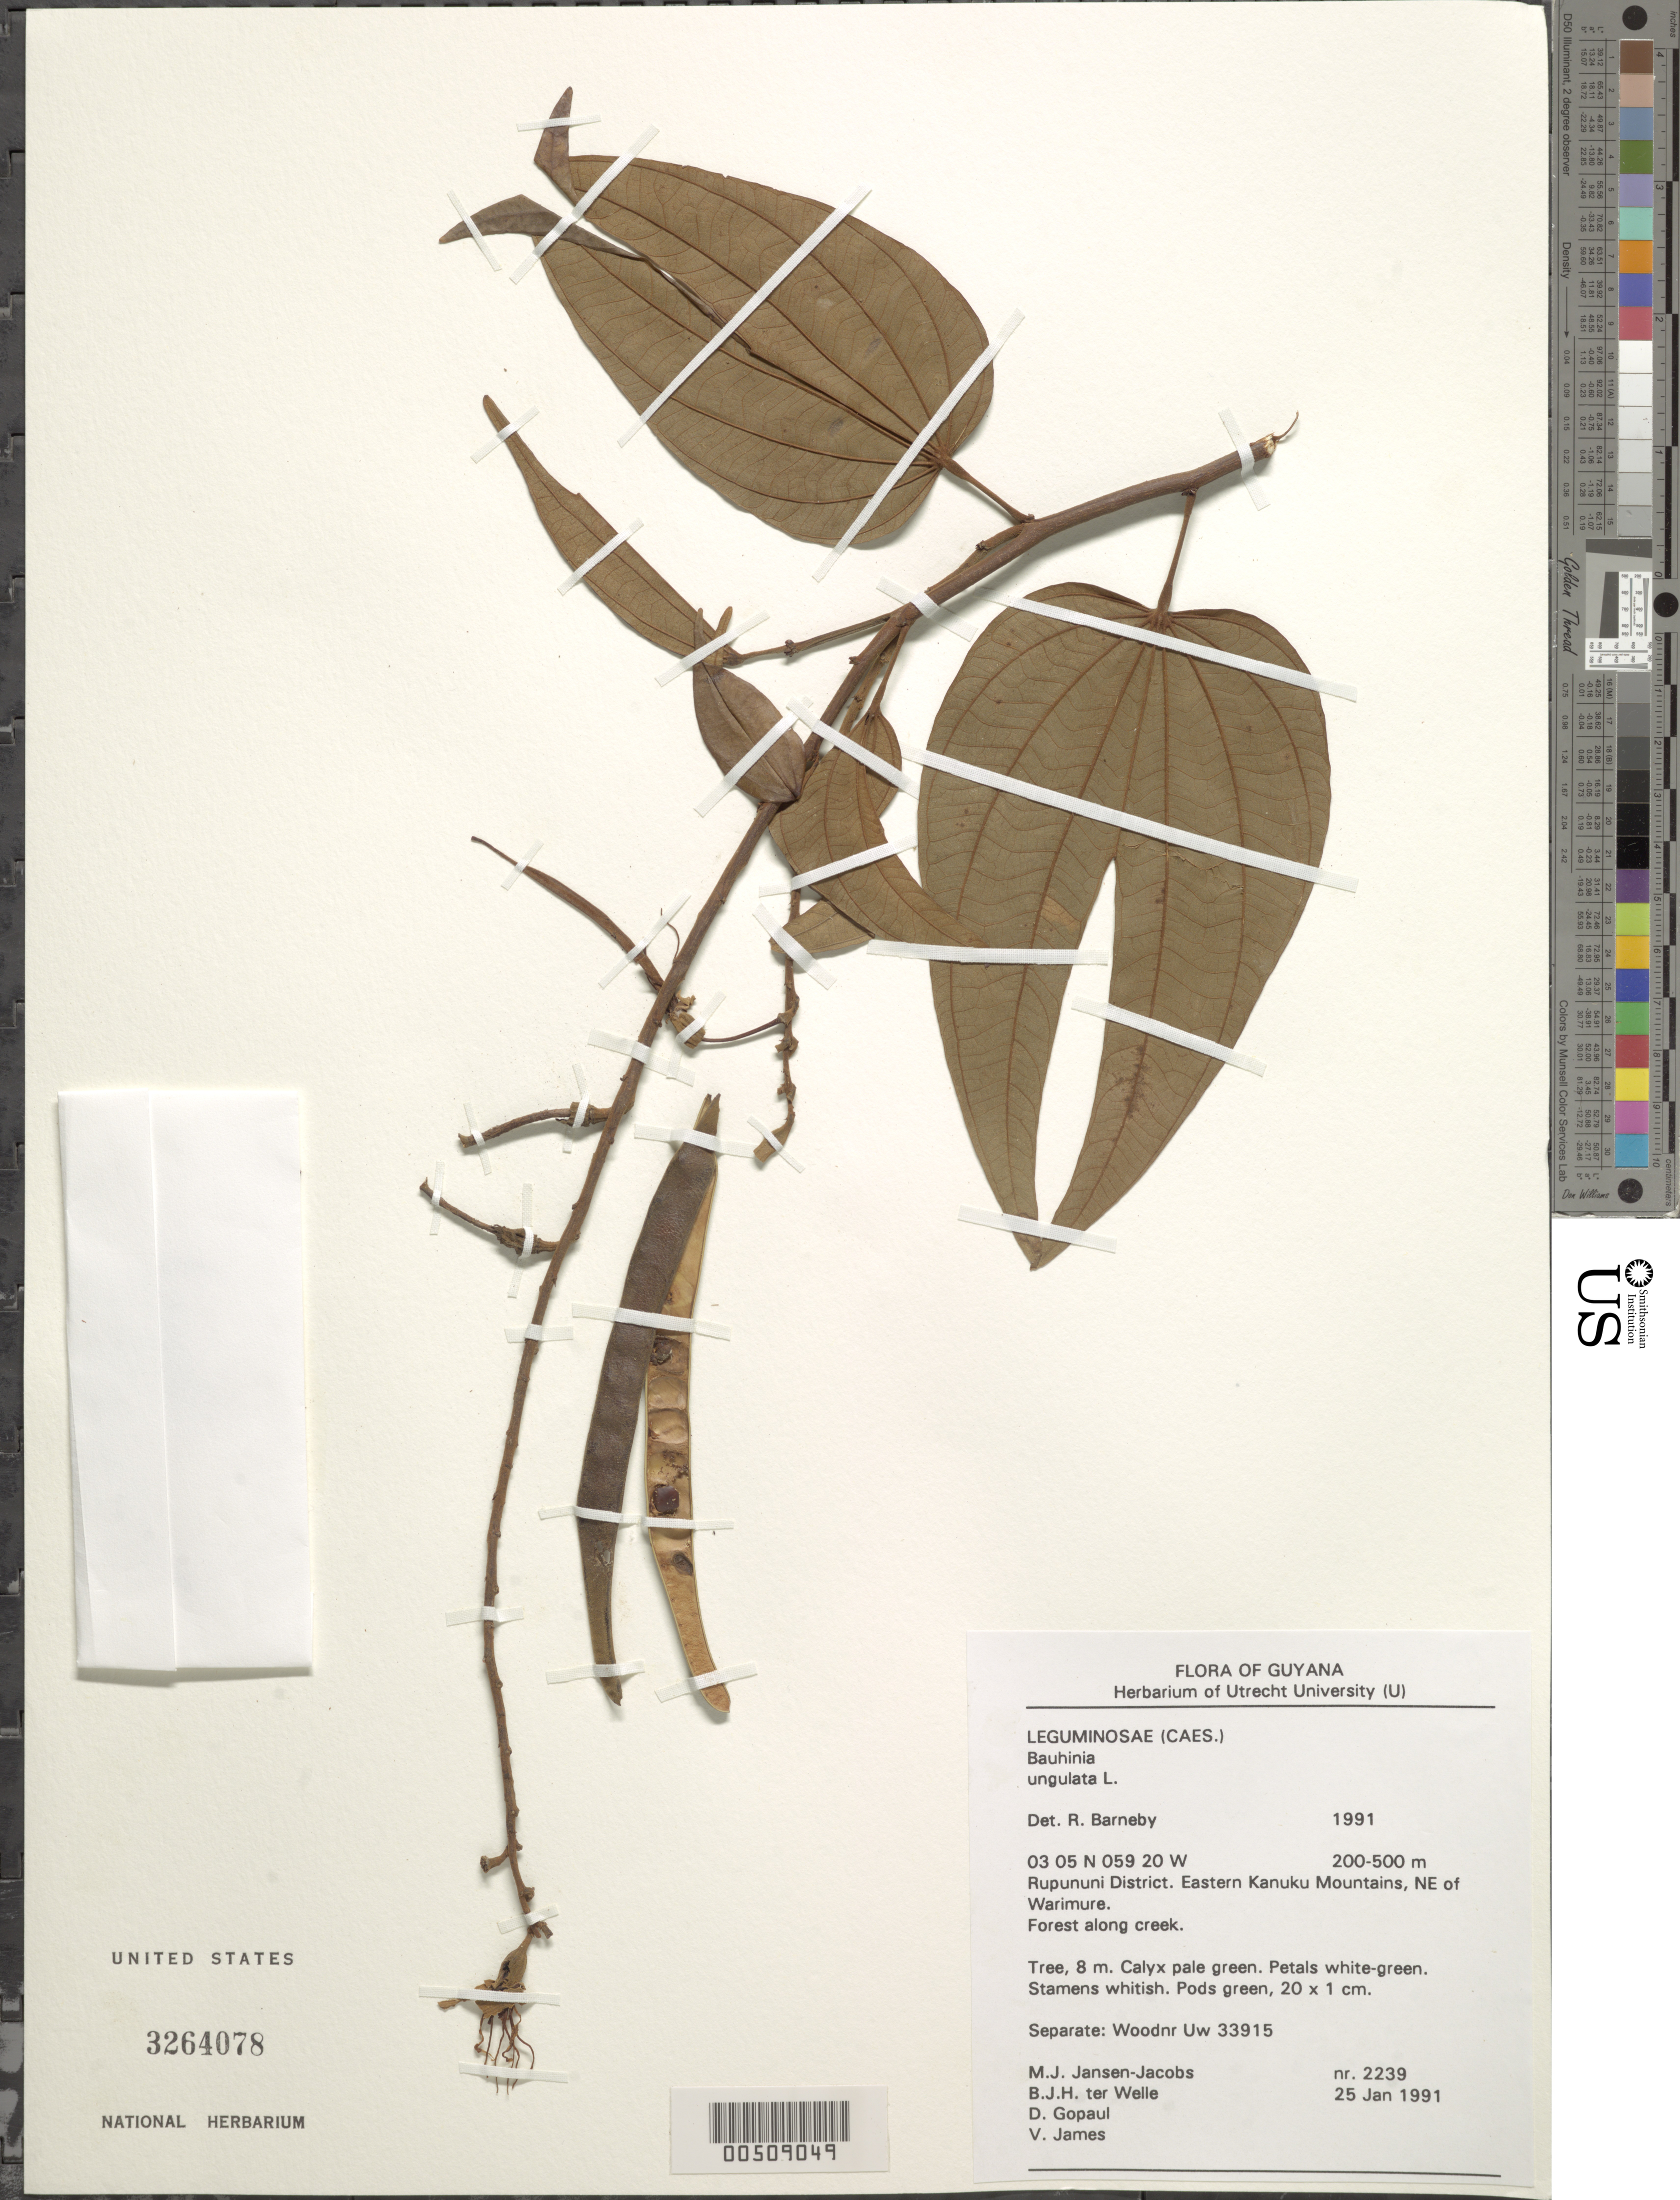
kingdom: Plantae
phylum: Tracheophyta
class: Magnoliopsida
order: Fabales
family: Fabaceae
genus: Bauhinia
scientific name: Bauhinia ungulata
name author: L.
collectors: M. J. Jansen-Jacobs, B. Welle, D. Gopaul & V. James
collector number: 2239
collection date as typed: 25 Jan 1991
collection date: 1991-01-25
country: Guyana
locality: Rupununi dist., eastern kanuku mountains, ne of warimure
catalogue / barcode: US 3264078